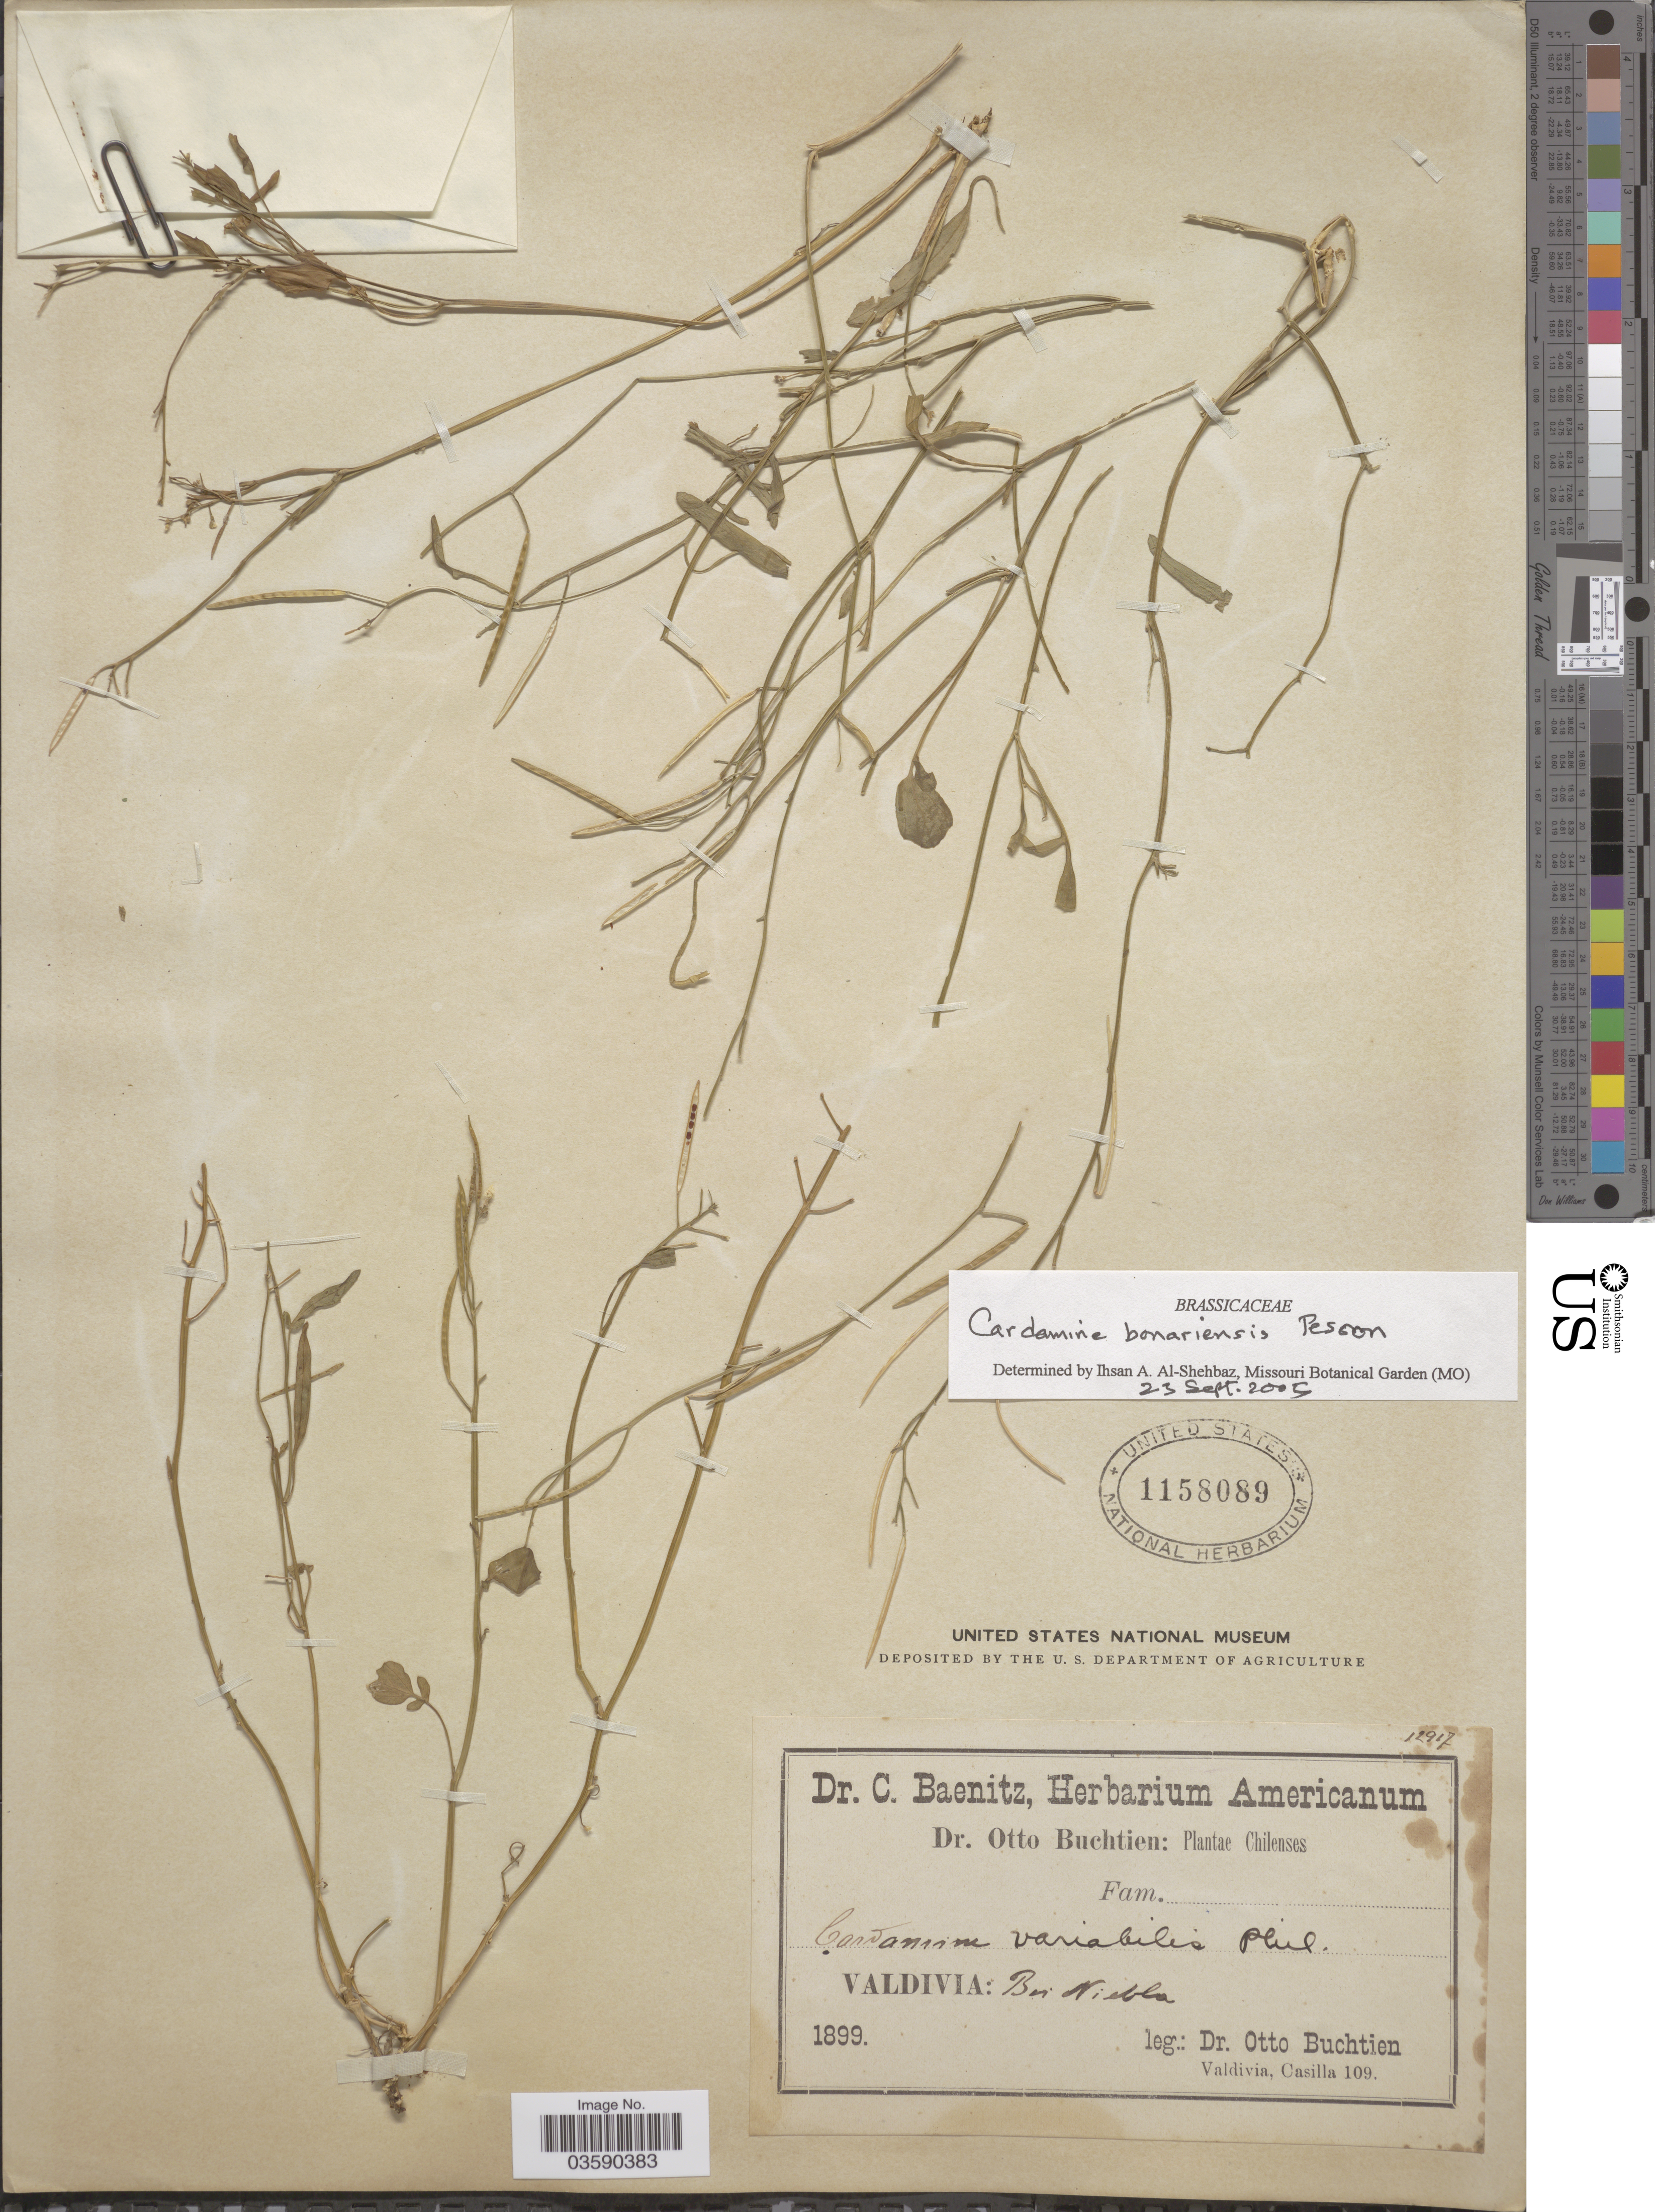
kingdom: Plantae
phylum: Tracheophyta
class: Magnoliopsida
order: Brassicales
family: Brassicaceae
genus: Cardamine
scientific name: Cardamine bonariensis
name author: Pers.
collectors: O. Buchtien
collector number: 12917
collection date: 1899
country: Chile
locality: Valdivia: Bei Niebla.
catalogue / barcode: US 1158089